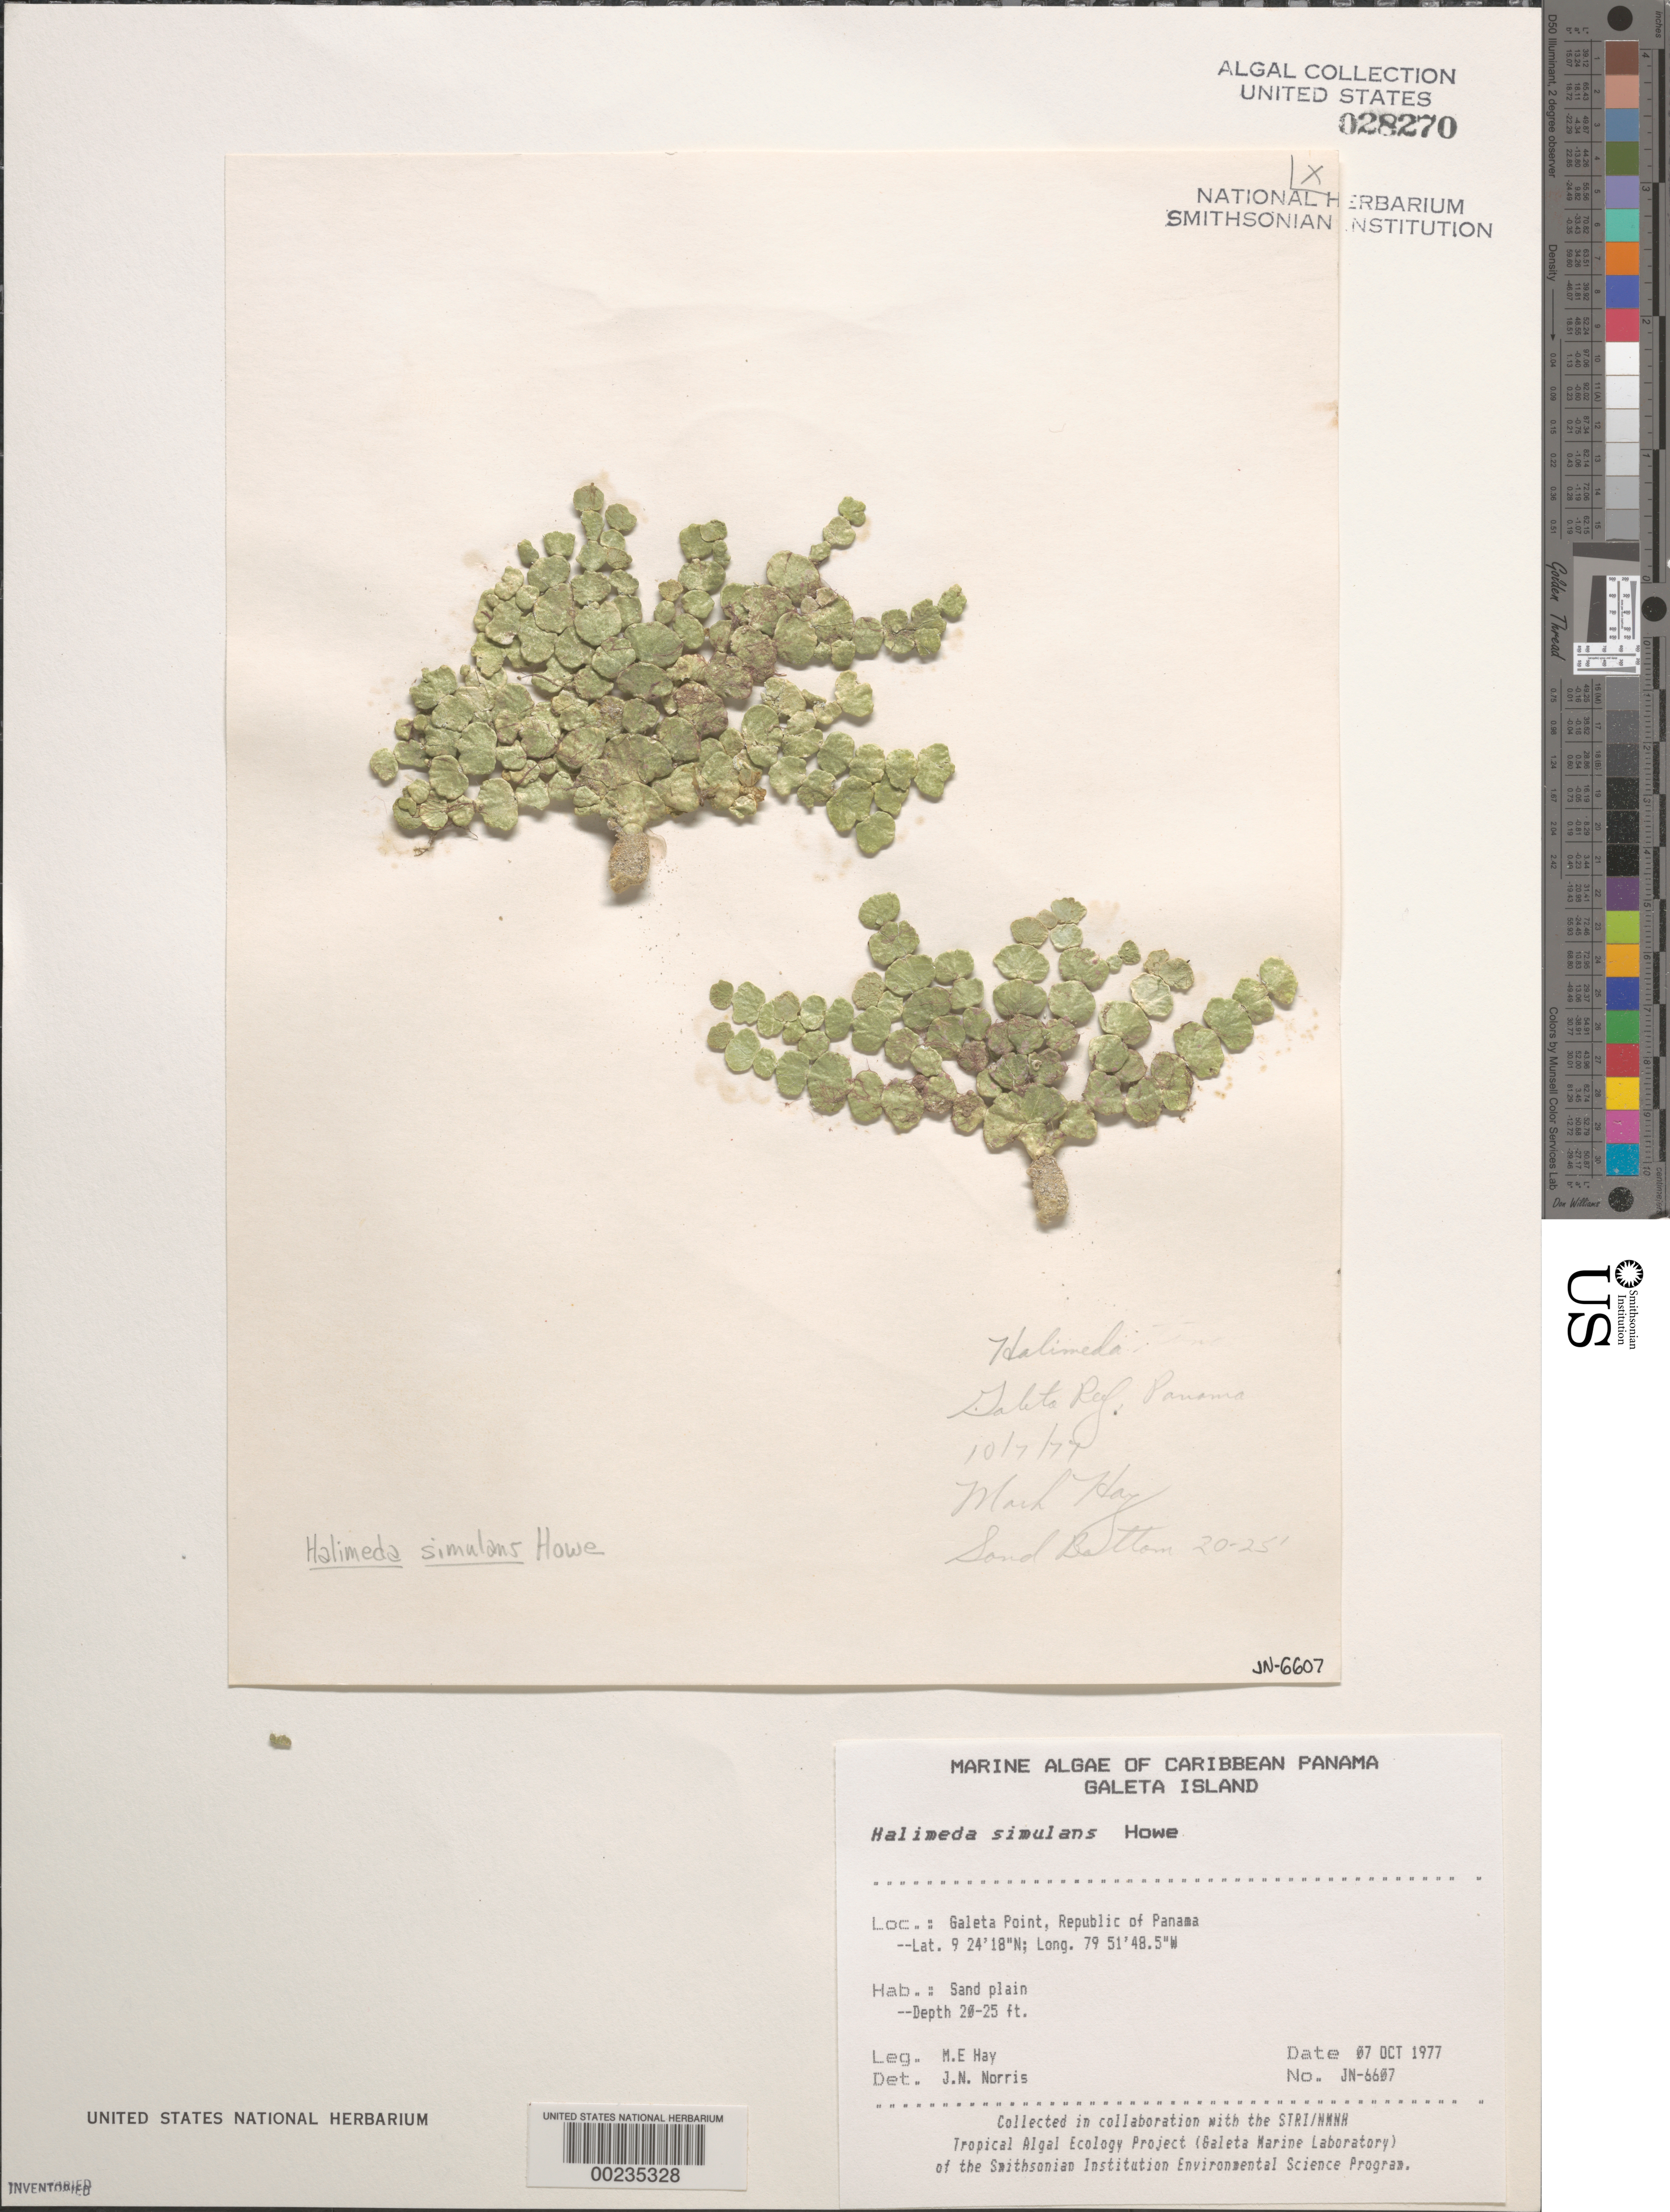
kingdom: Plantae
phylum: Chlorophyta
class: Ulvophyceae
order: Bryopsidales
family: Halimedaceae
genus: Halimeda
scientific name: Halimeda simulans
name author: M. Howe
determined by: Norris, James N.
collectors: M. E. Hay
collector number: JN-6607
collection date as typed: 07 Oct 1977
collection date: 1977-10-07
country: Panama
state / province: Colón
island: Galeta Island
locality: Galeta Point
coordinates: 9 24' 18" N, 79 51' 48.5" W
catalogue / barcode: US 28270